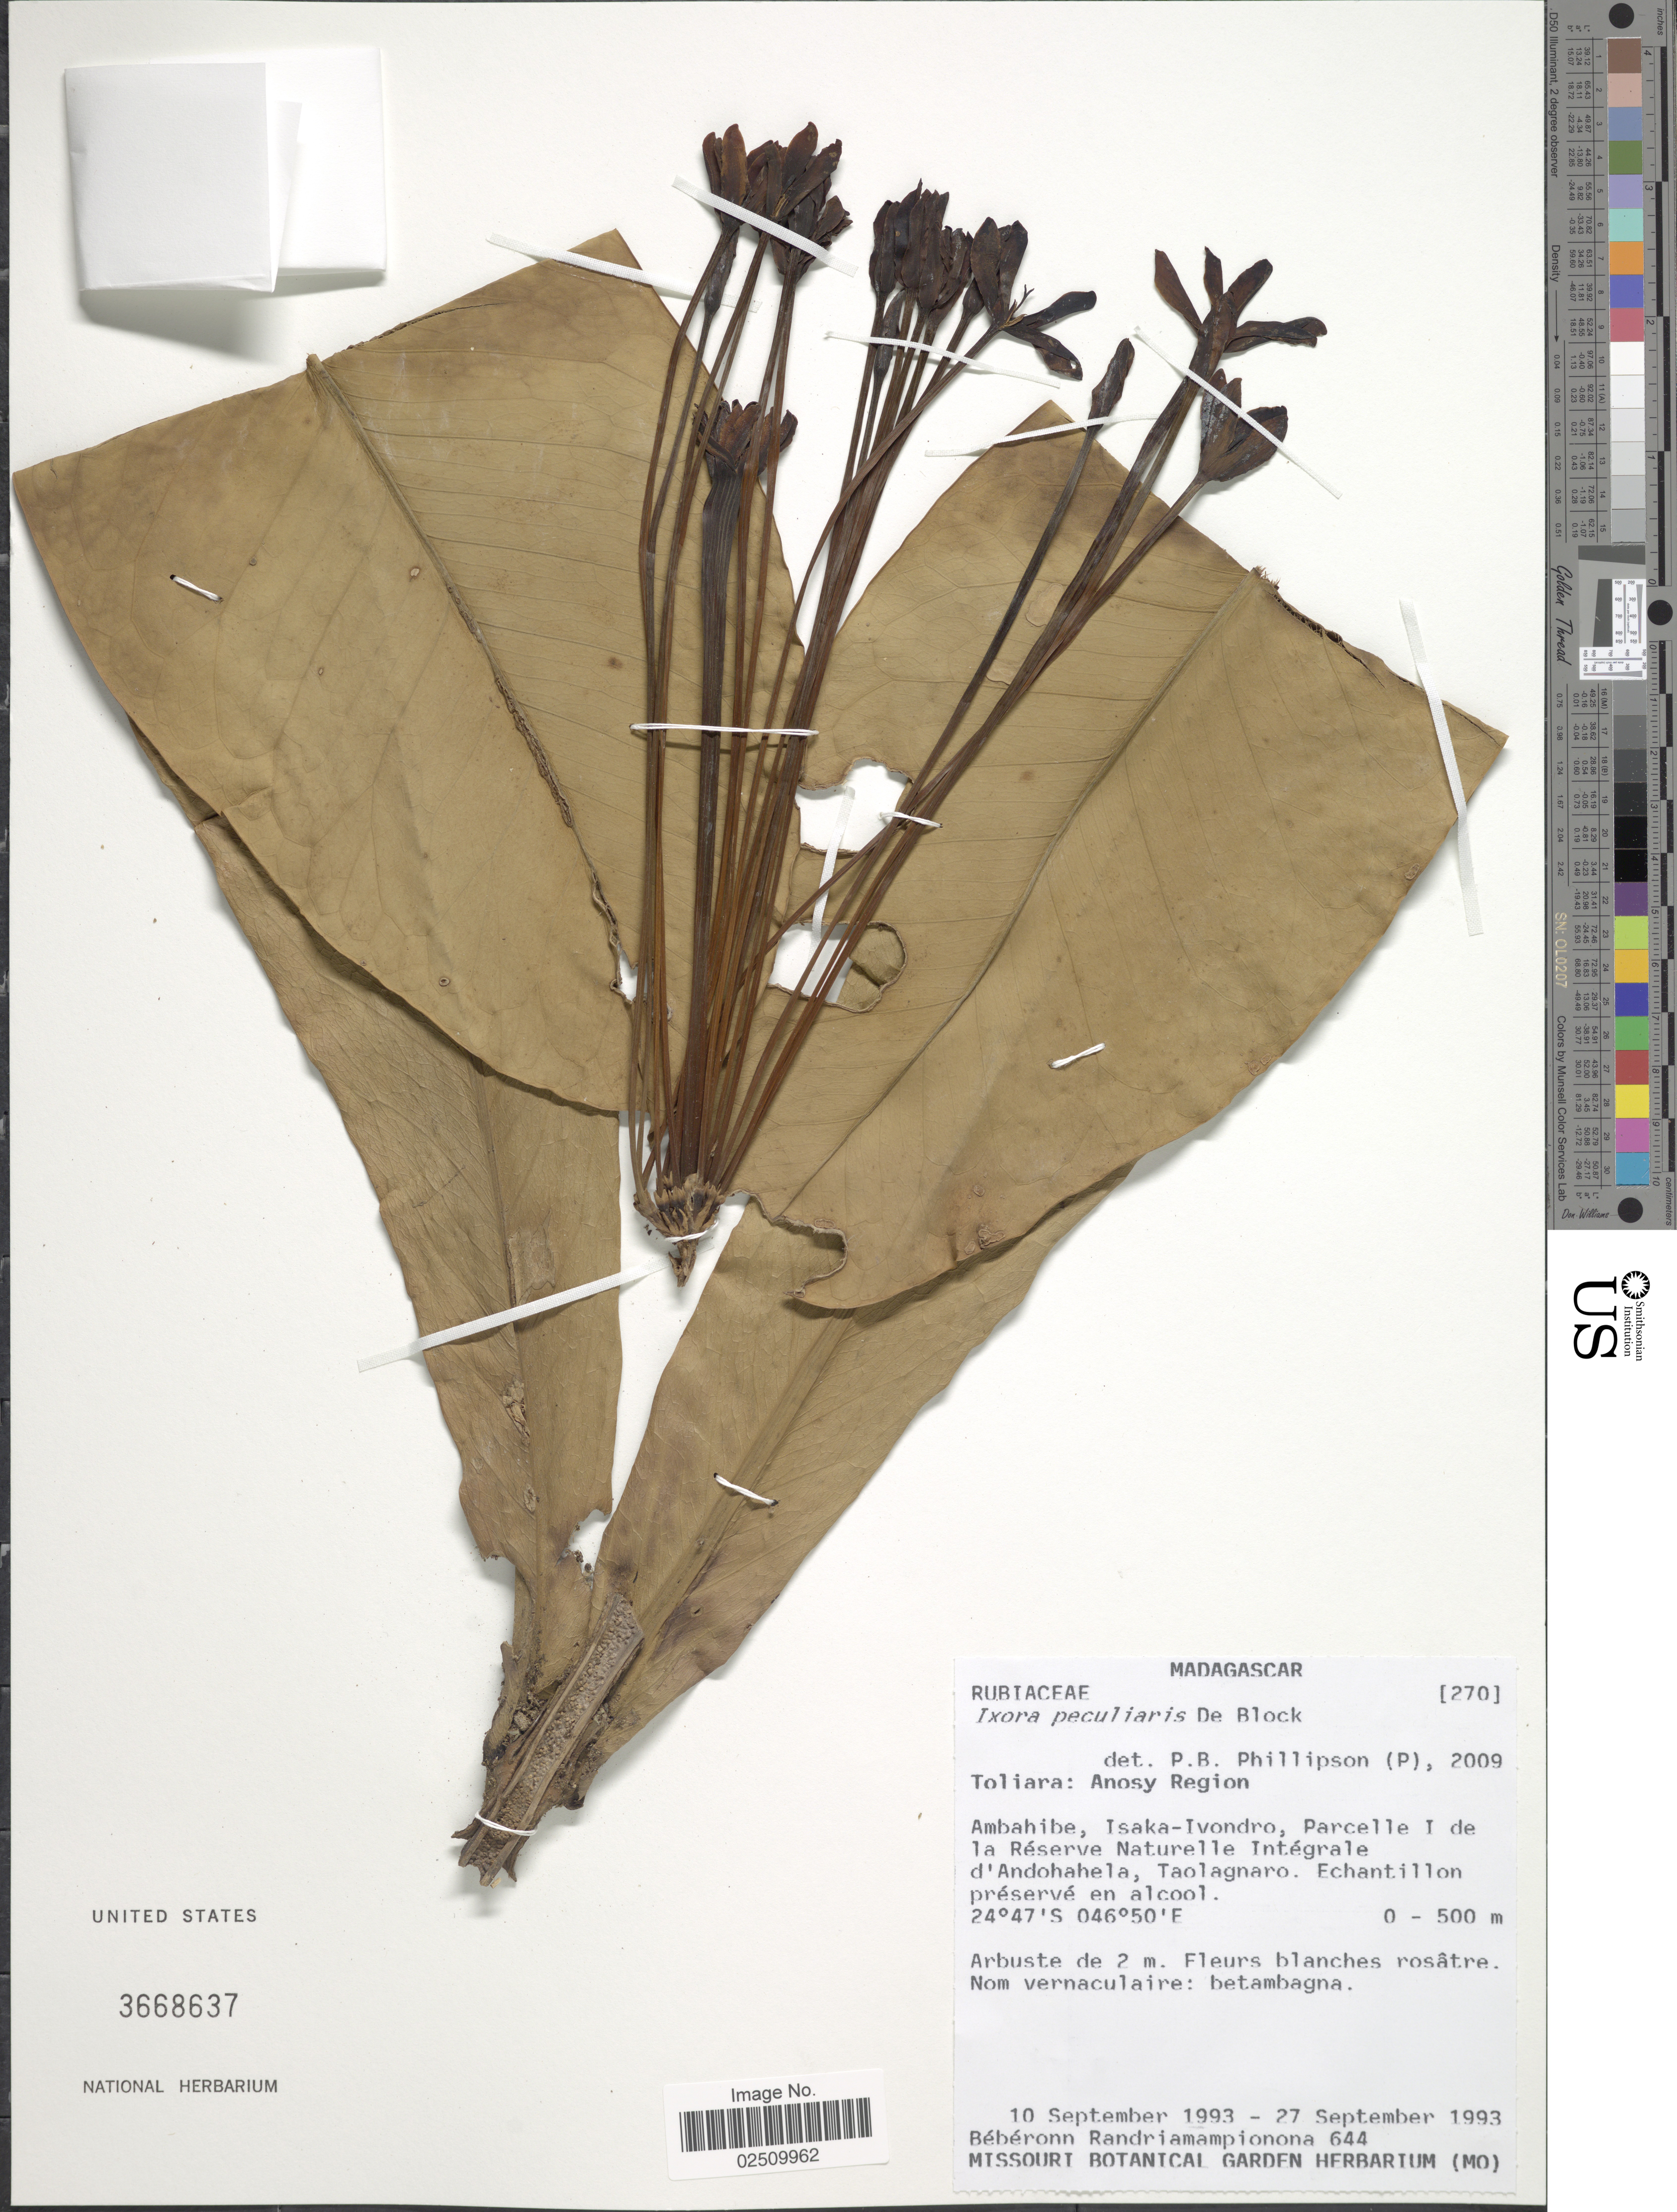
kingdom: Plantae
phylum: Tracheophyta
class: Magnoliopsida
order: Gentianales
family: Rubiaceae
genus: Ixora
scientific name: Ixora peculiaris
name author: De Block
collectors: B. Randriamampionona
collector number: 64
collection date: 1993-09-10/1993-09-27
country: Madagascar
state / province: Anosy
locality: Anosy Region,. Ambahibe, Isaka-Ivondro, Parcelle I de la Reserve Naturelle Integrale d'Andohahela, Taolagnaro. Enchantillon preserve en alcool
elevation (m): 0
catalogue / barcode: US 3668637